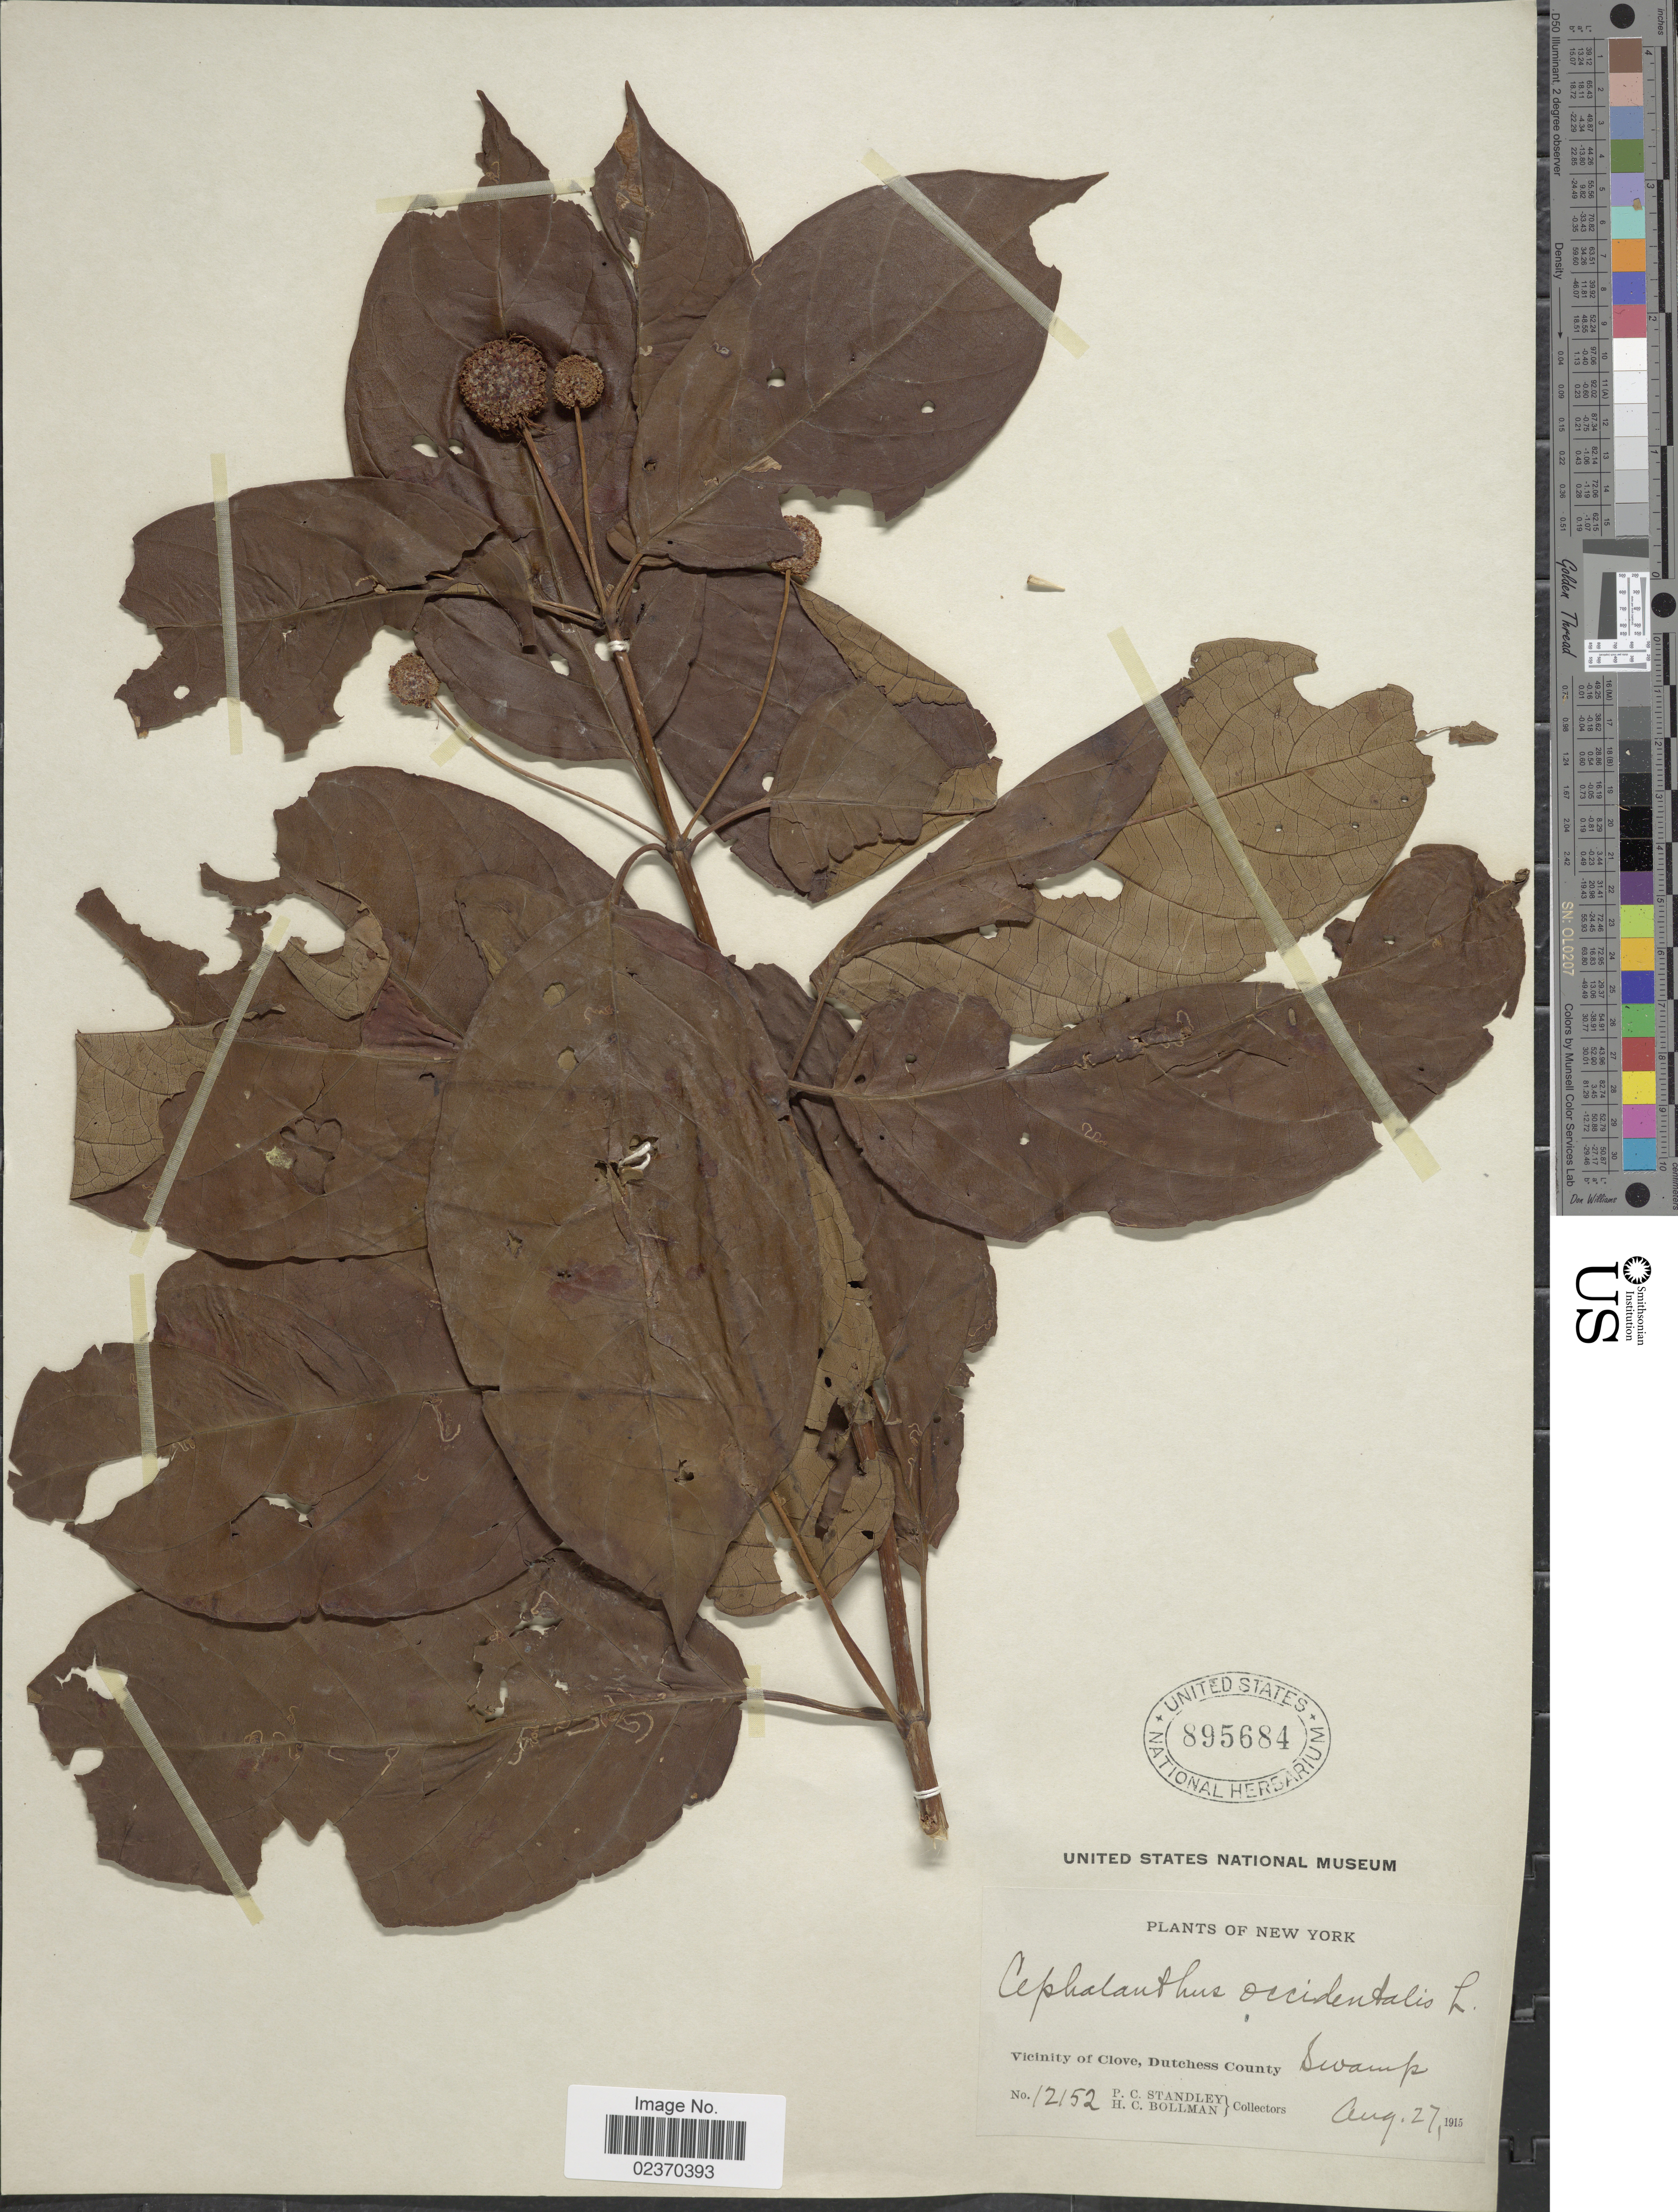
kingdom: Plantae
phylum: Tracheophyta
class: Magnoliopsida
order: Gentianales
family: Rubiaceae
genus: Cephalanthus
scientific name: Cephalanthus occidentalis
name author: L.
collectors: P. C. Standley & H. C. Bollman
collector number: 12152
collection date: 1915-08-27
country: United States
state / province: New York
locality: Vicinity of Clove, Dutchess County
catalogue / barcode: US 895684